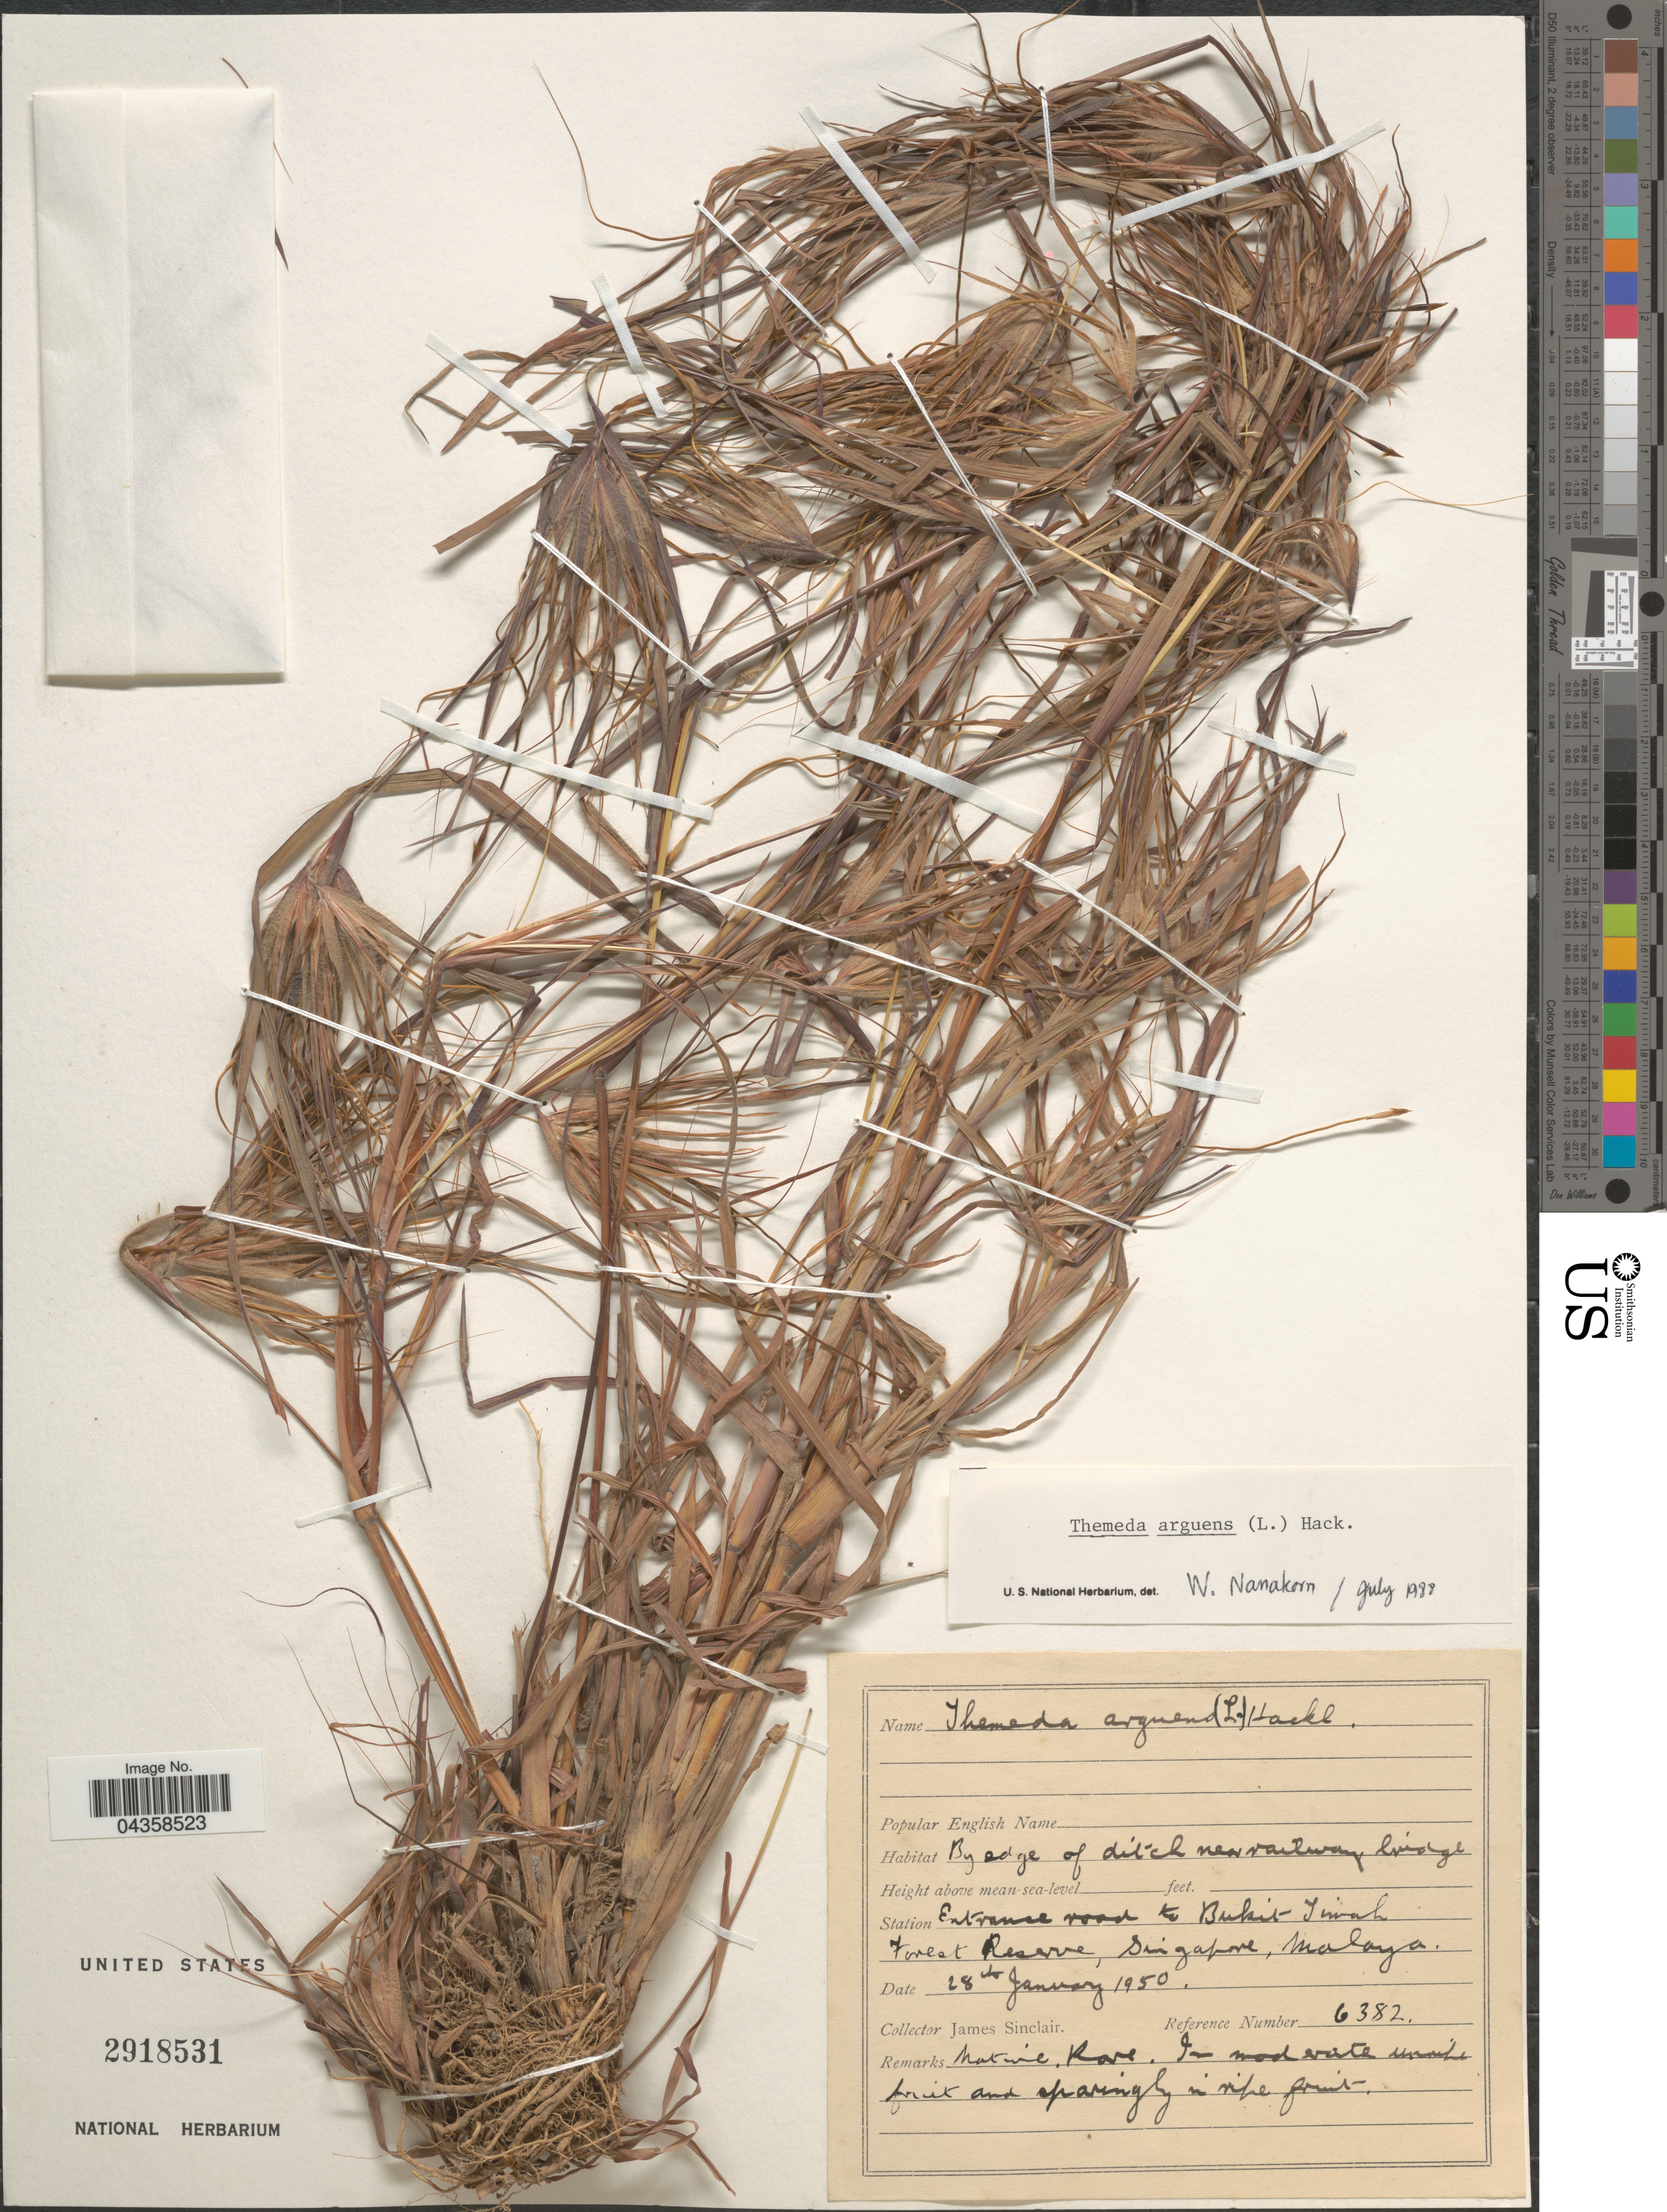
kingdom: Plantae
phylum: Tracheophyta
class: Liliopsida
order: Poales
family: Poaceae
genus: Themeda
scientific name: Themeda arguens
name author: (L.) Hack.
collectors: J. Sinclair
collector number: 6382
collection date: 1950-01-28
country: Singapore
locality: By edge of ditch near railway bridge. Station Entrance road to Bukit Jiwah Forest Reserve, Malaya.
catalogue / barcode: US 2918531